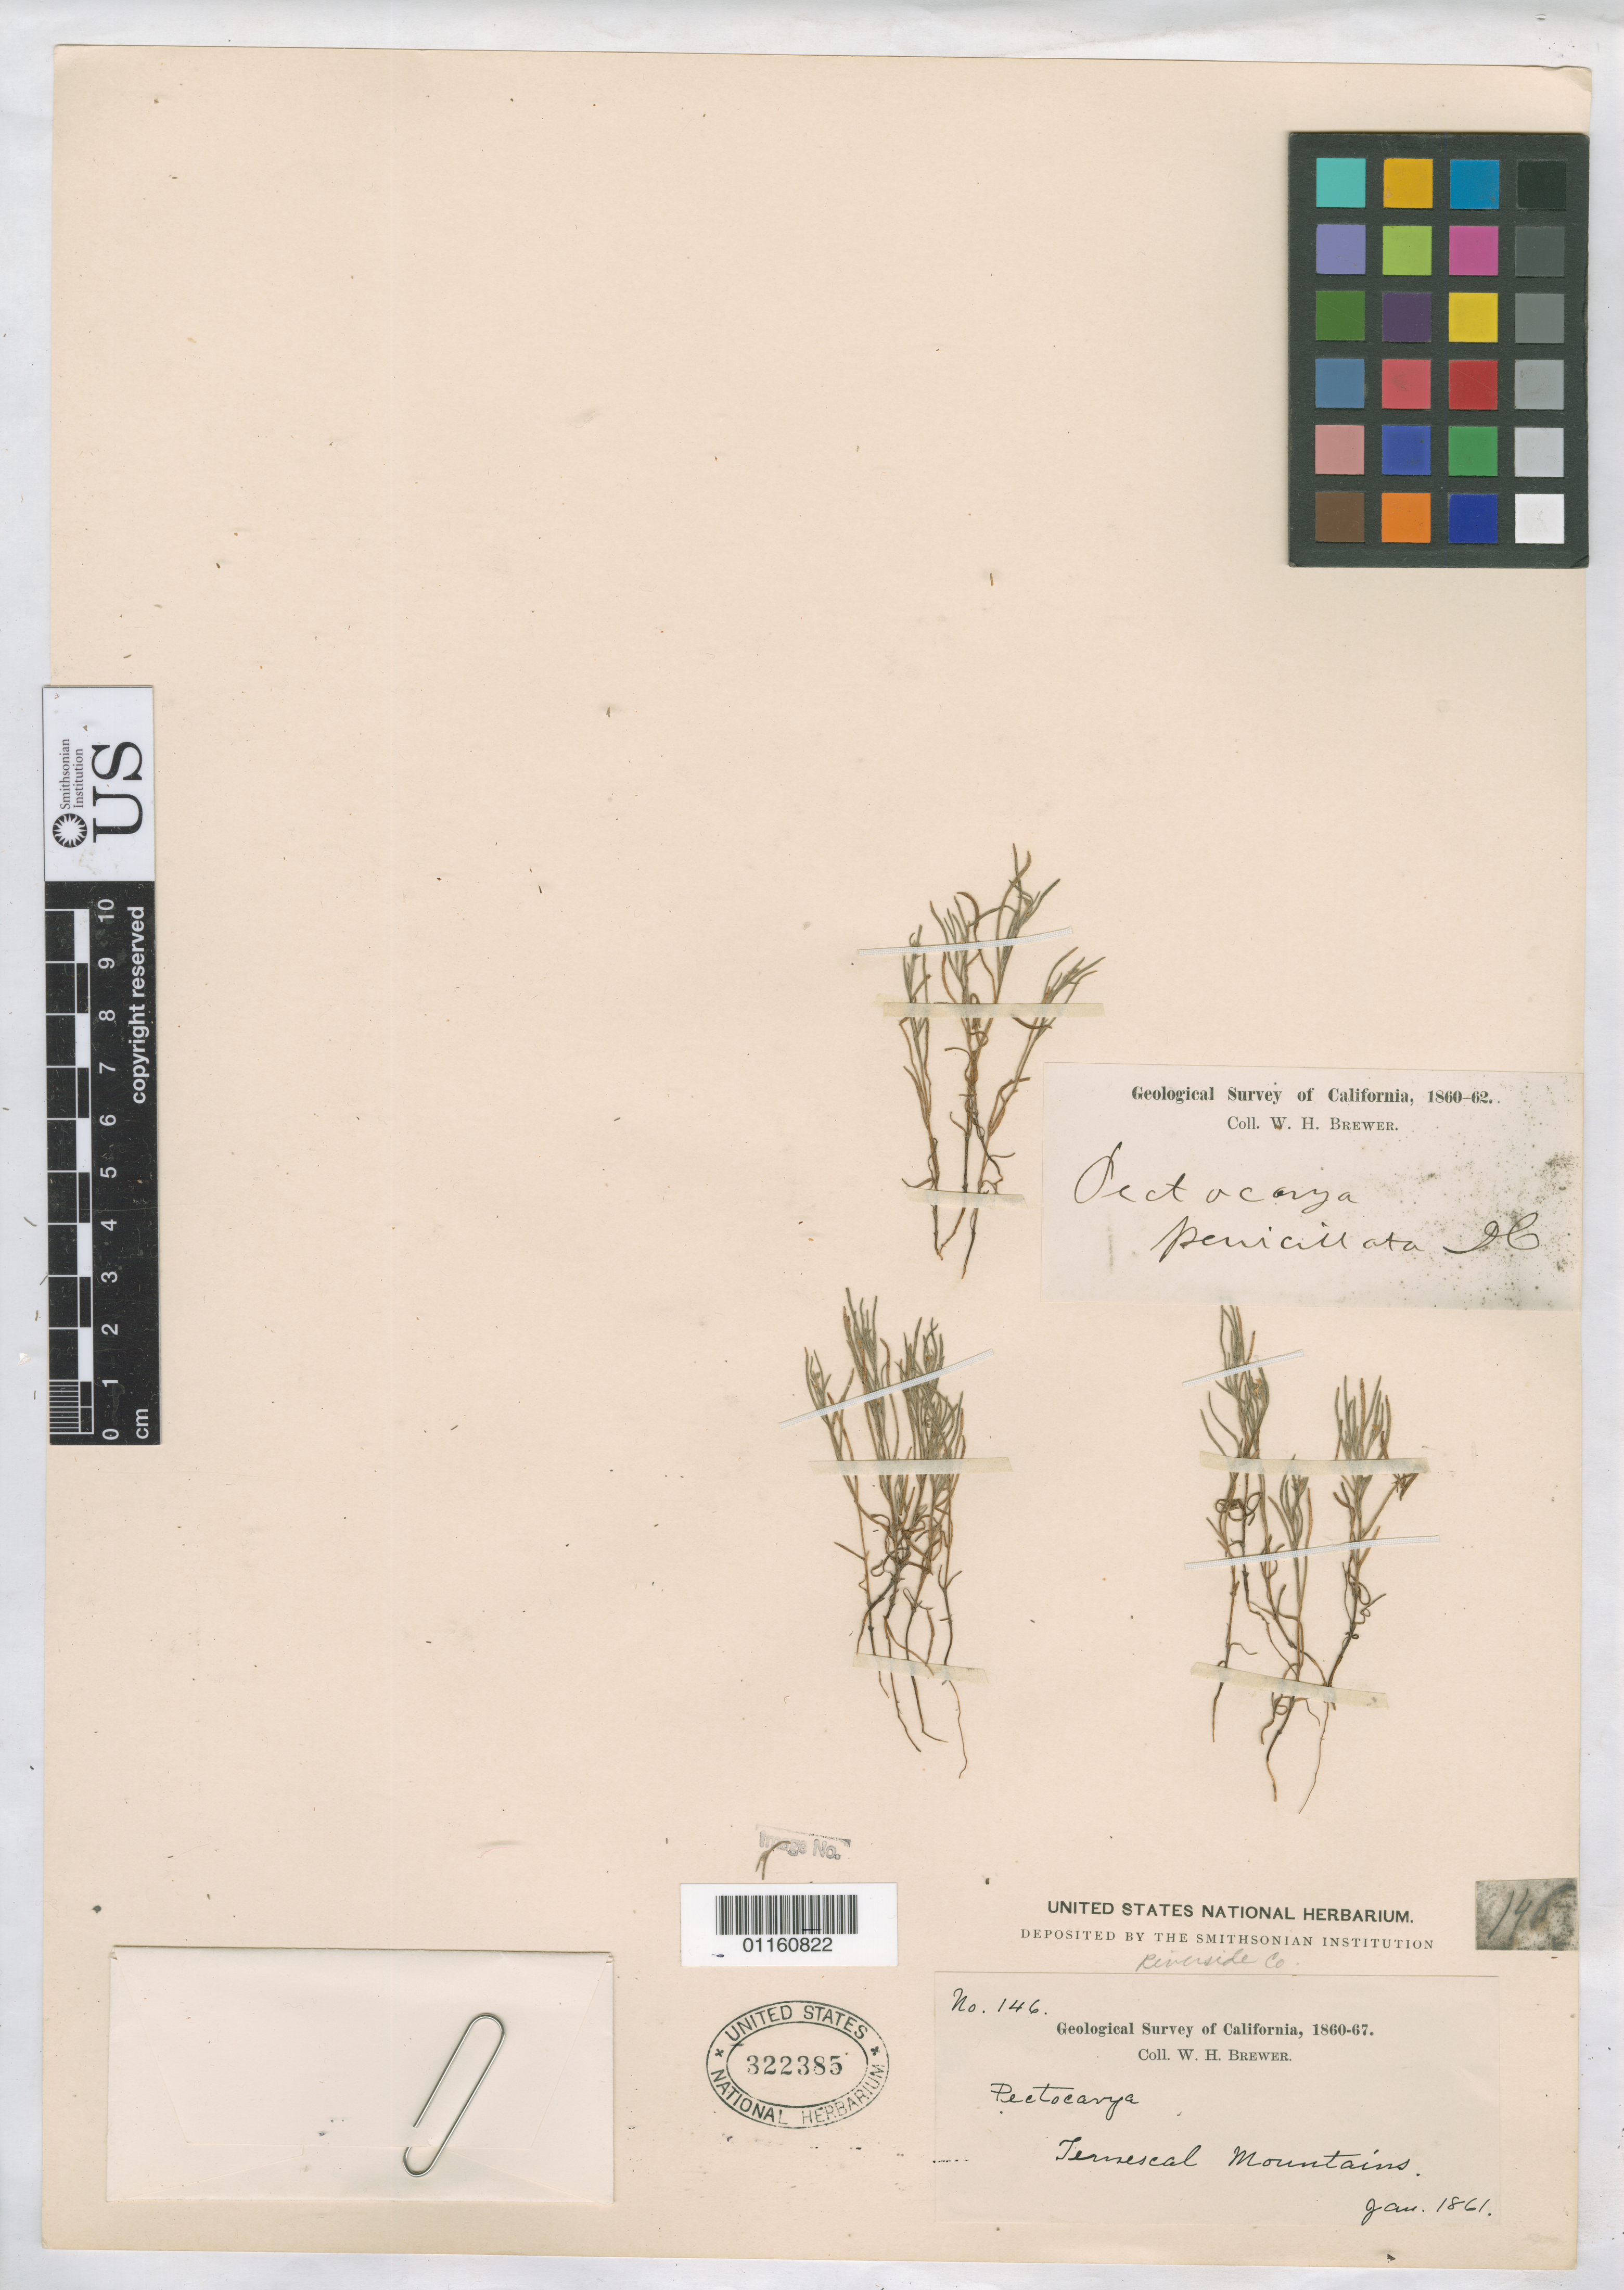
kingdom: Plantae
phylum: Tracheophyta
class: Magnoliopsida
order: Boraginales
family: Boraginaceae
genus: Pectocarya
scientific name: Pectocarya penicillata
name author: Hook. & Arn.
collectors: W. H. Brewer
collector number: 146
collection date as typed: Jun 1861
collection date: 1861-06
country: United States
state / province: California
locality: Temescal Mountains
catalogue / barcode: US 322385